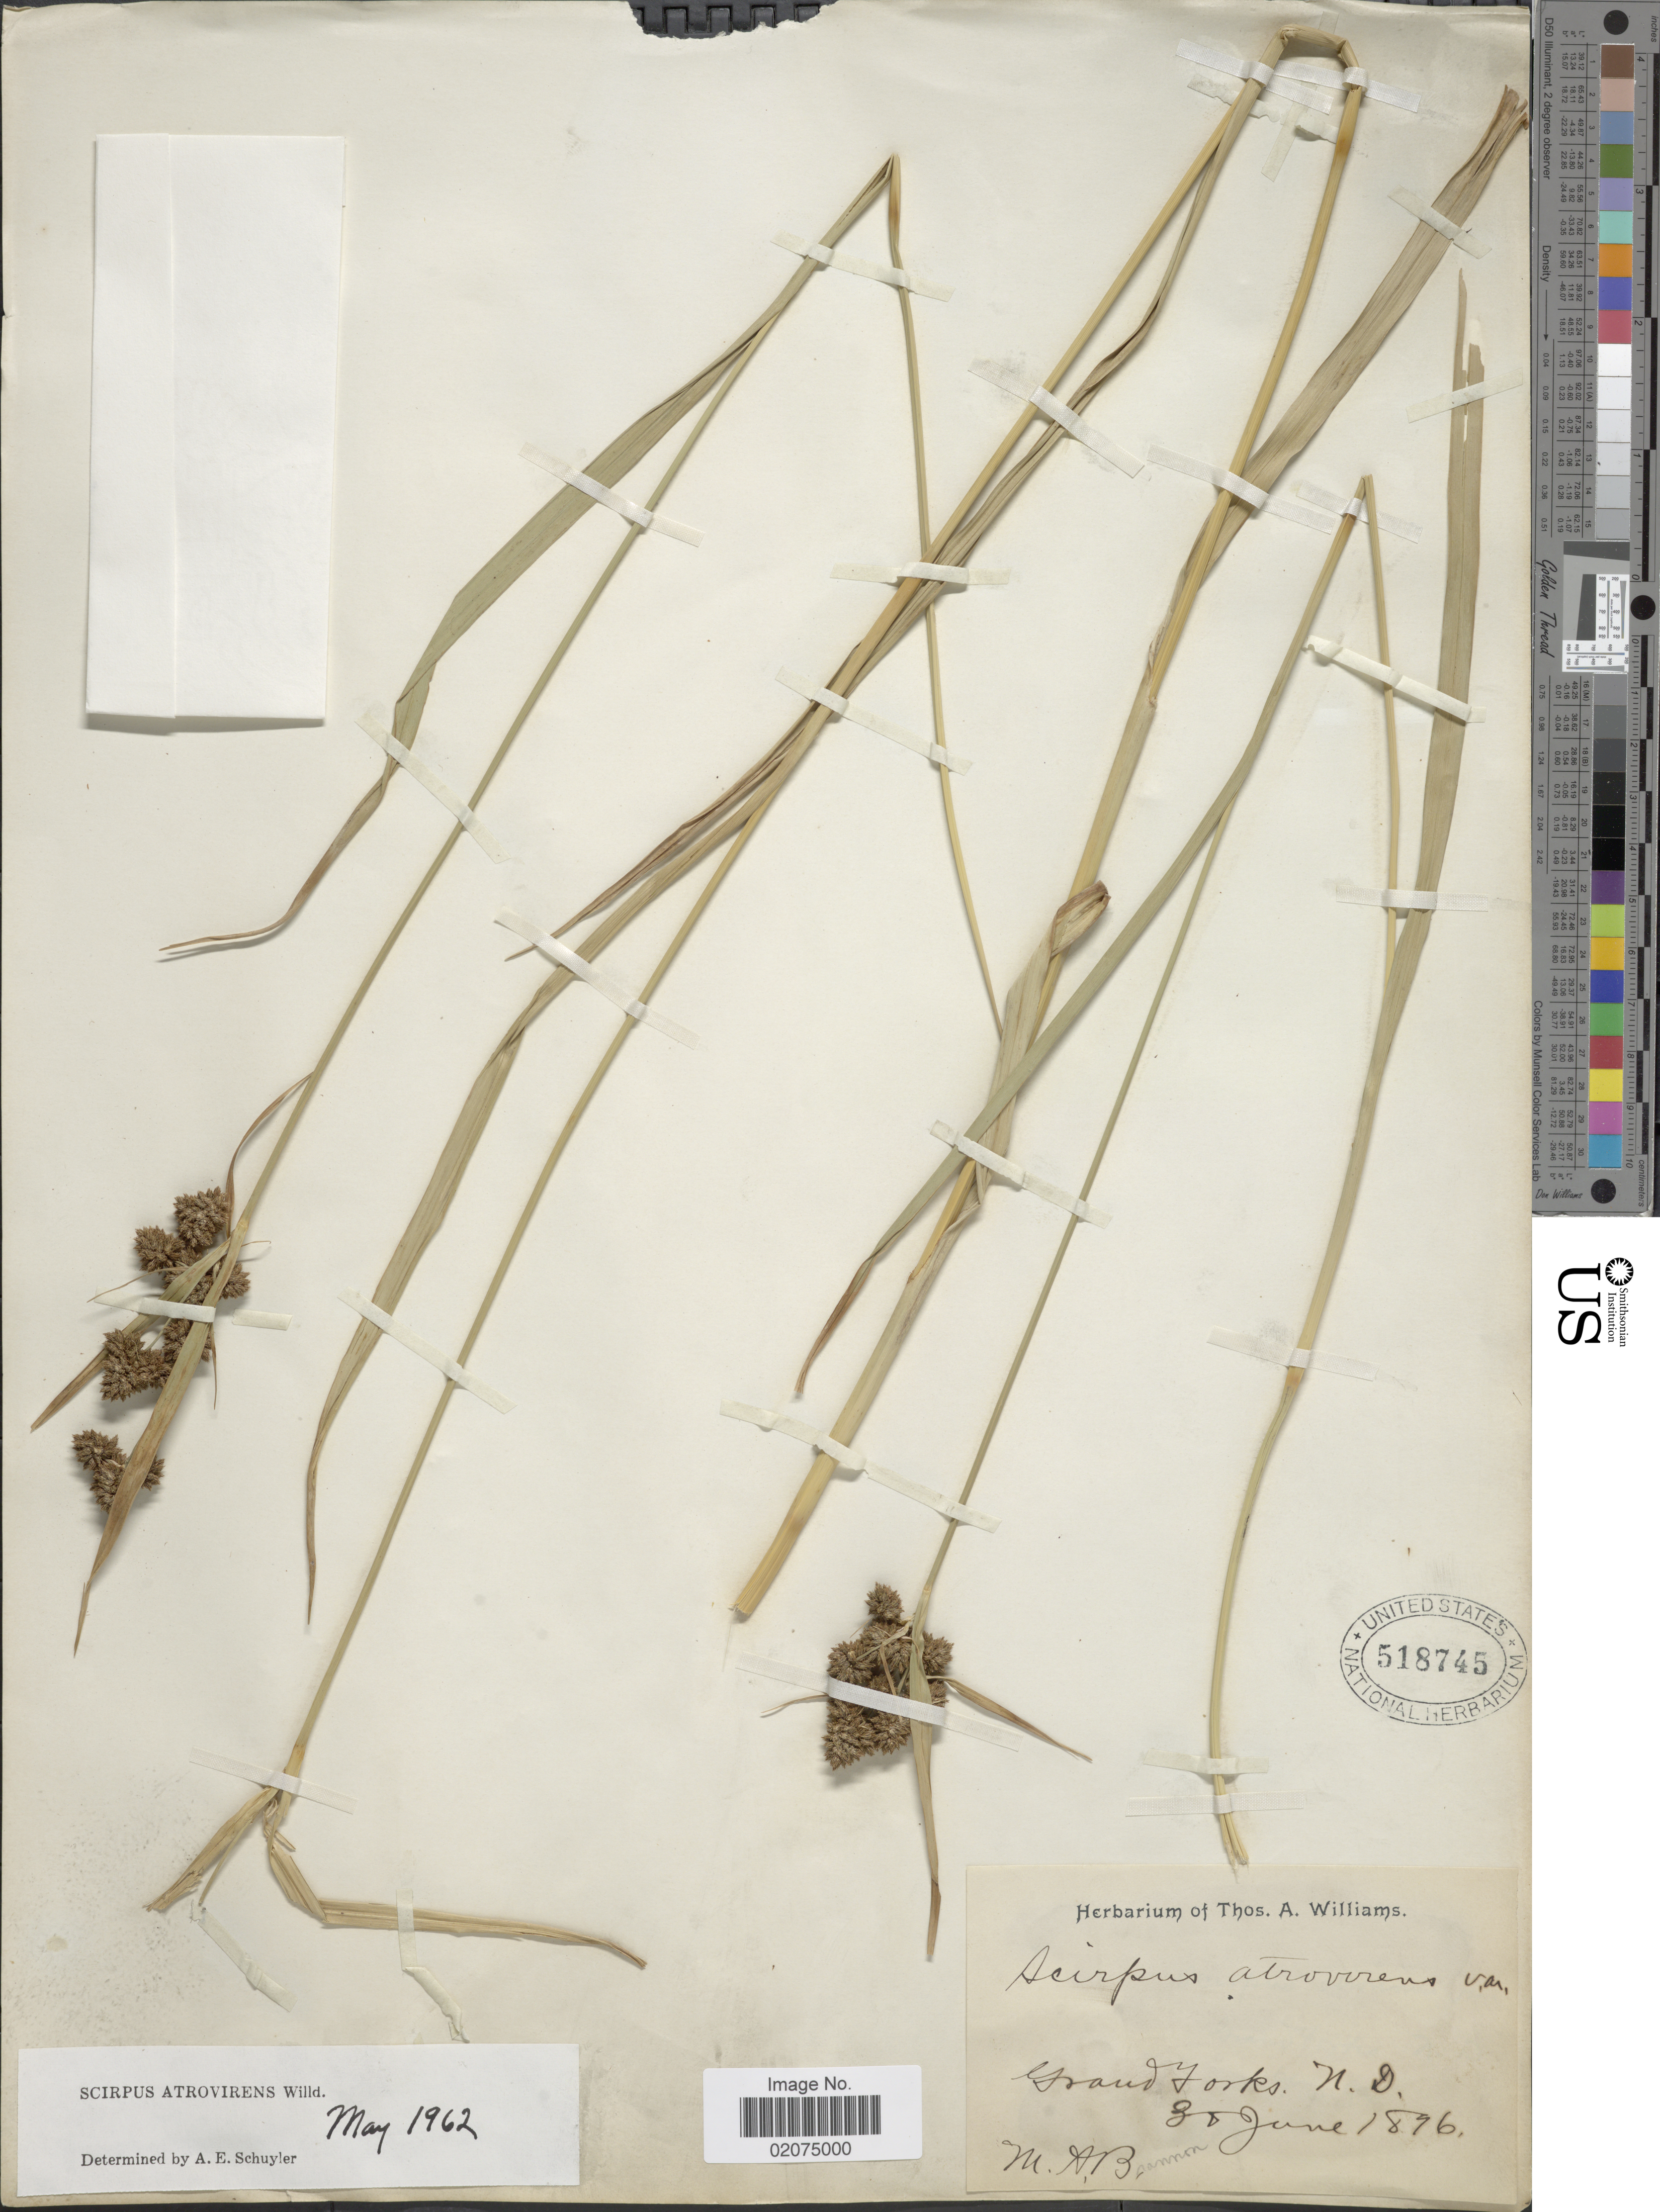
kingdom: Plantae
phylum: Tracheophyta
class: Liliopsida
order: Poales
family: Cyperaceae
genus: Scirpus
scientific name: Scirpus atrovirens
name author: Willd.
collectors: T. A. Williams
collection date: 1896-06-30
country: United States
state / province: North Dakota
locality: Grand Forks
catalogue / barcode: US 518745